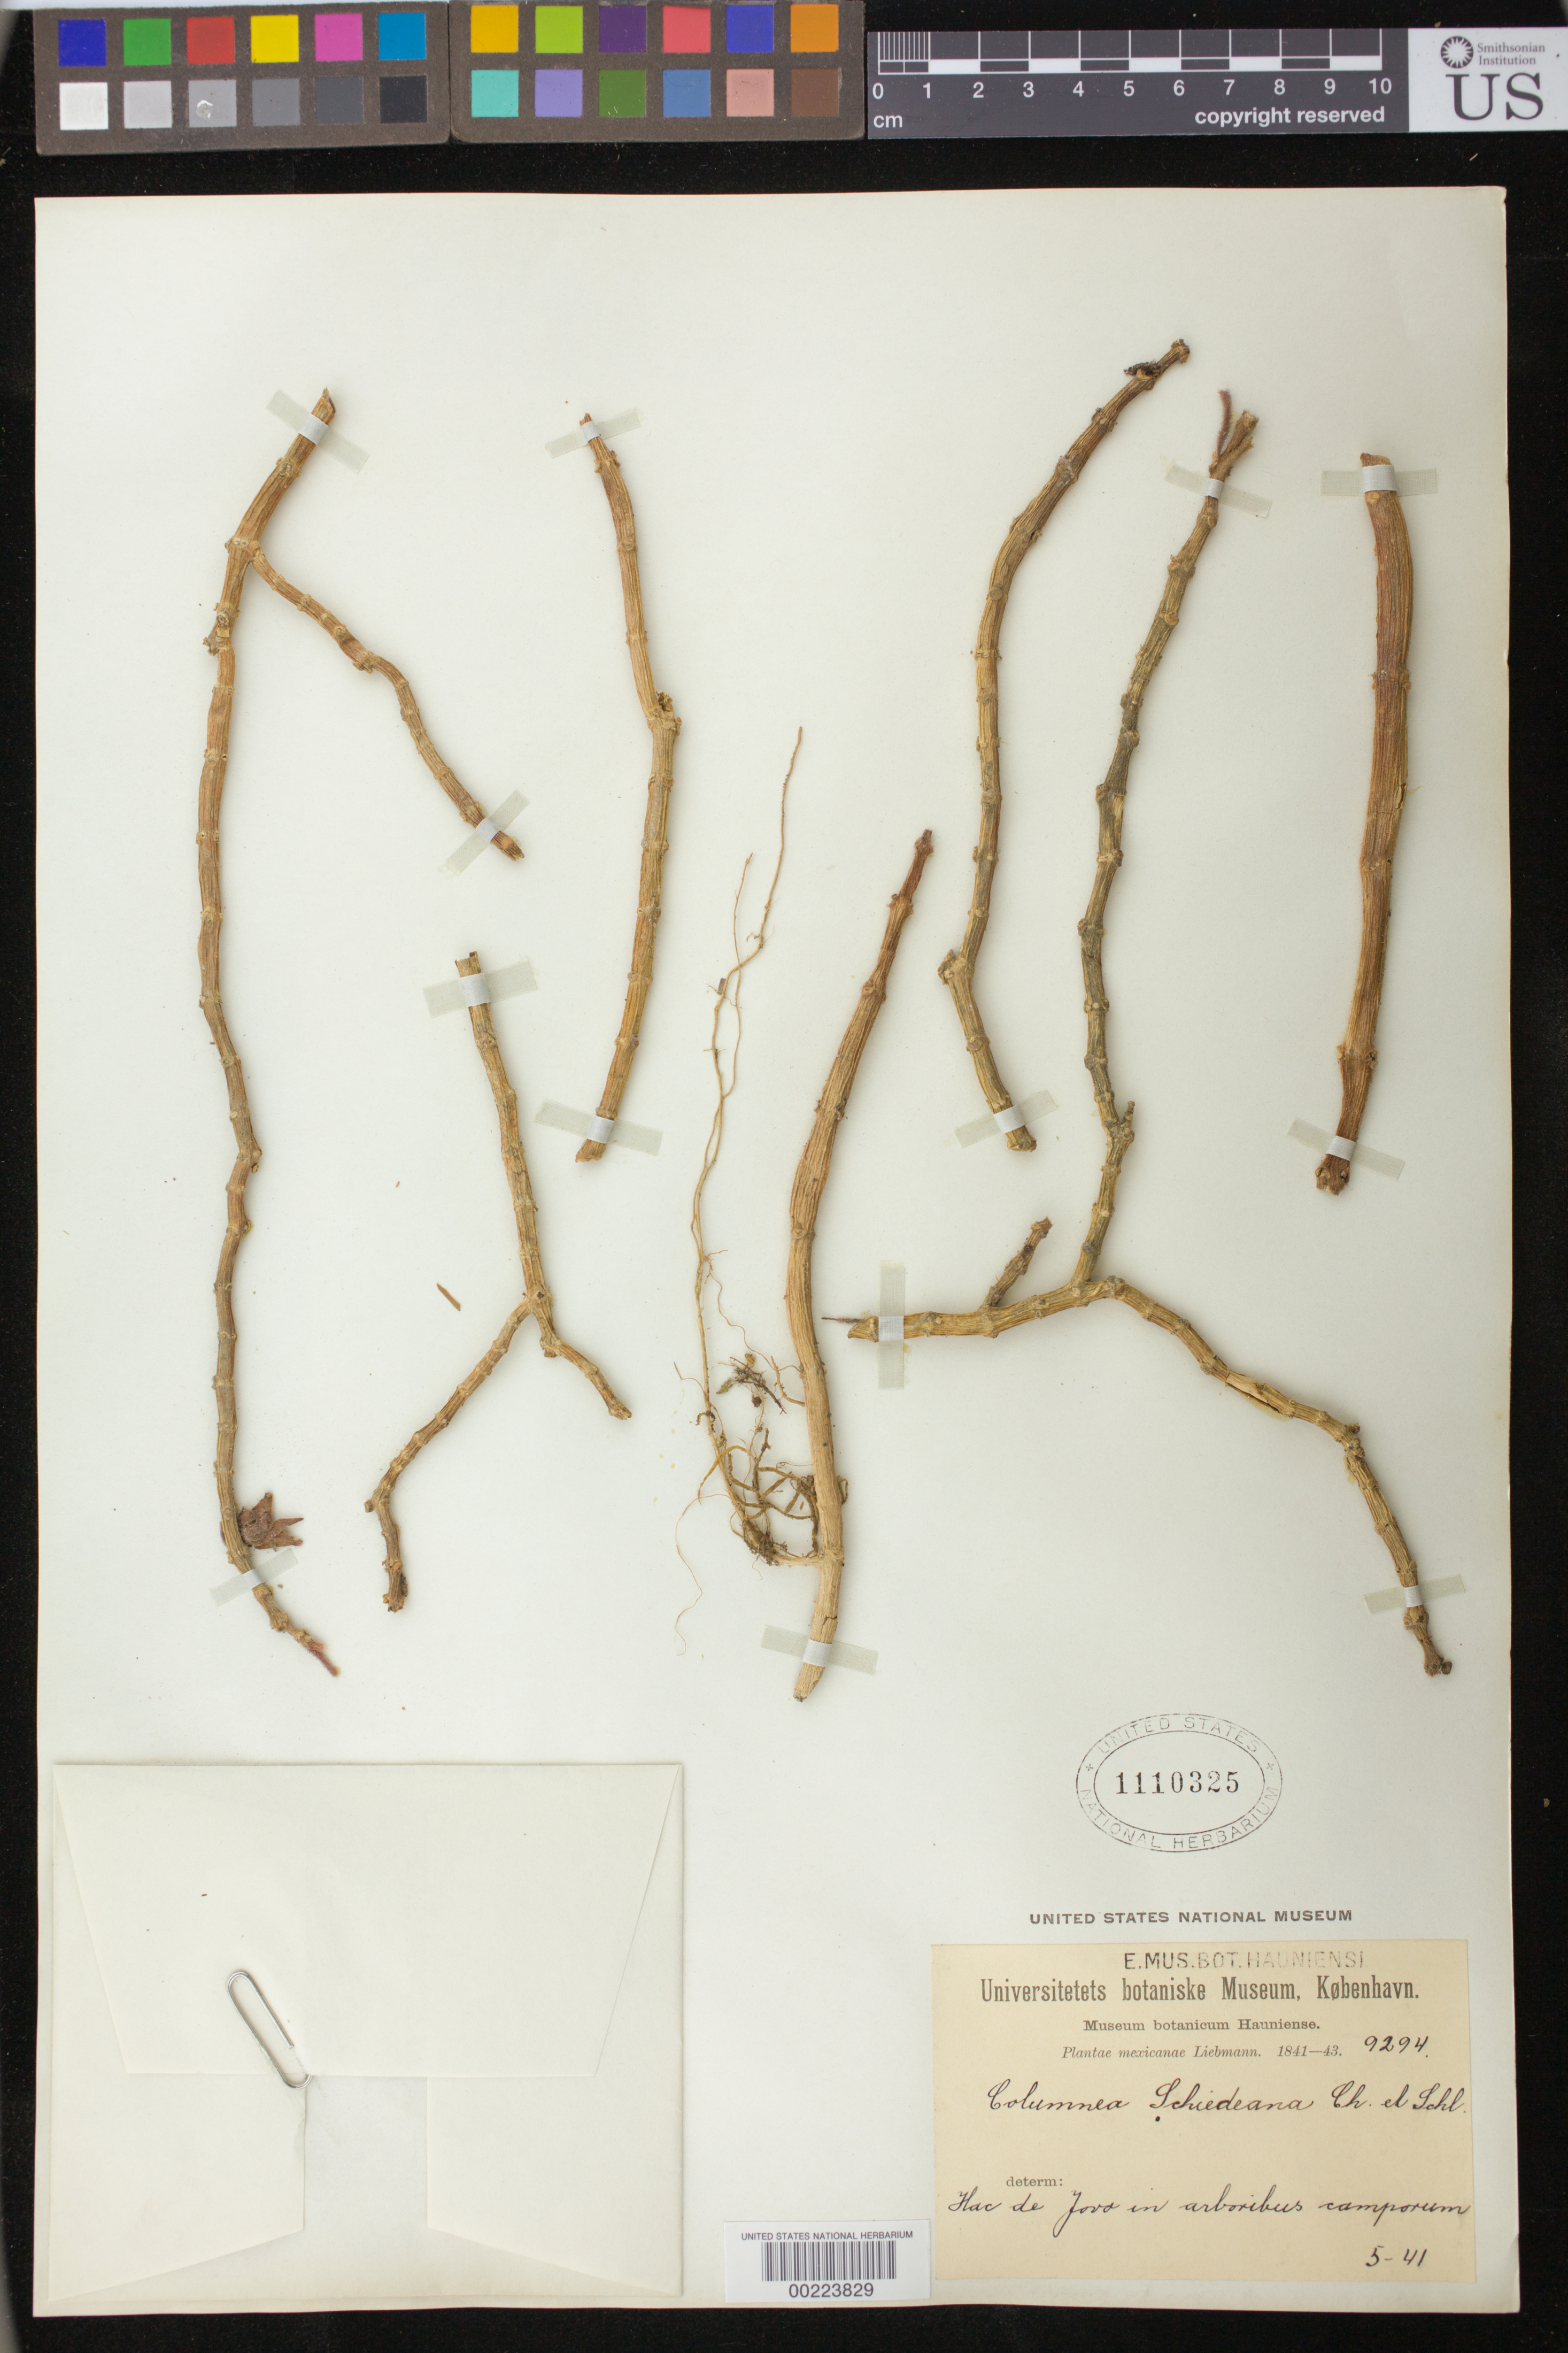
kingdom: Plantae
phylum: Tracheophyta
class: Magnoliopsida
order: Lamiales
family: Gesneriaceae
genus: Columnea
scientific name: Columnea schiedeana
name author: Schltdl.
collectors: F. M. Liebmann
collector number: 9294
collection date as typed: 1841-43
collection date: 1841/1843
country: Mexico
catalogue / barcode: US 1110325